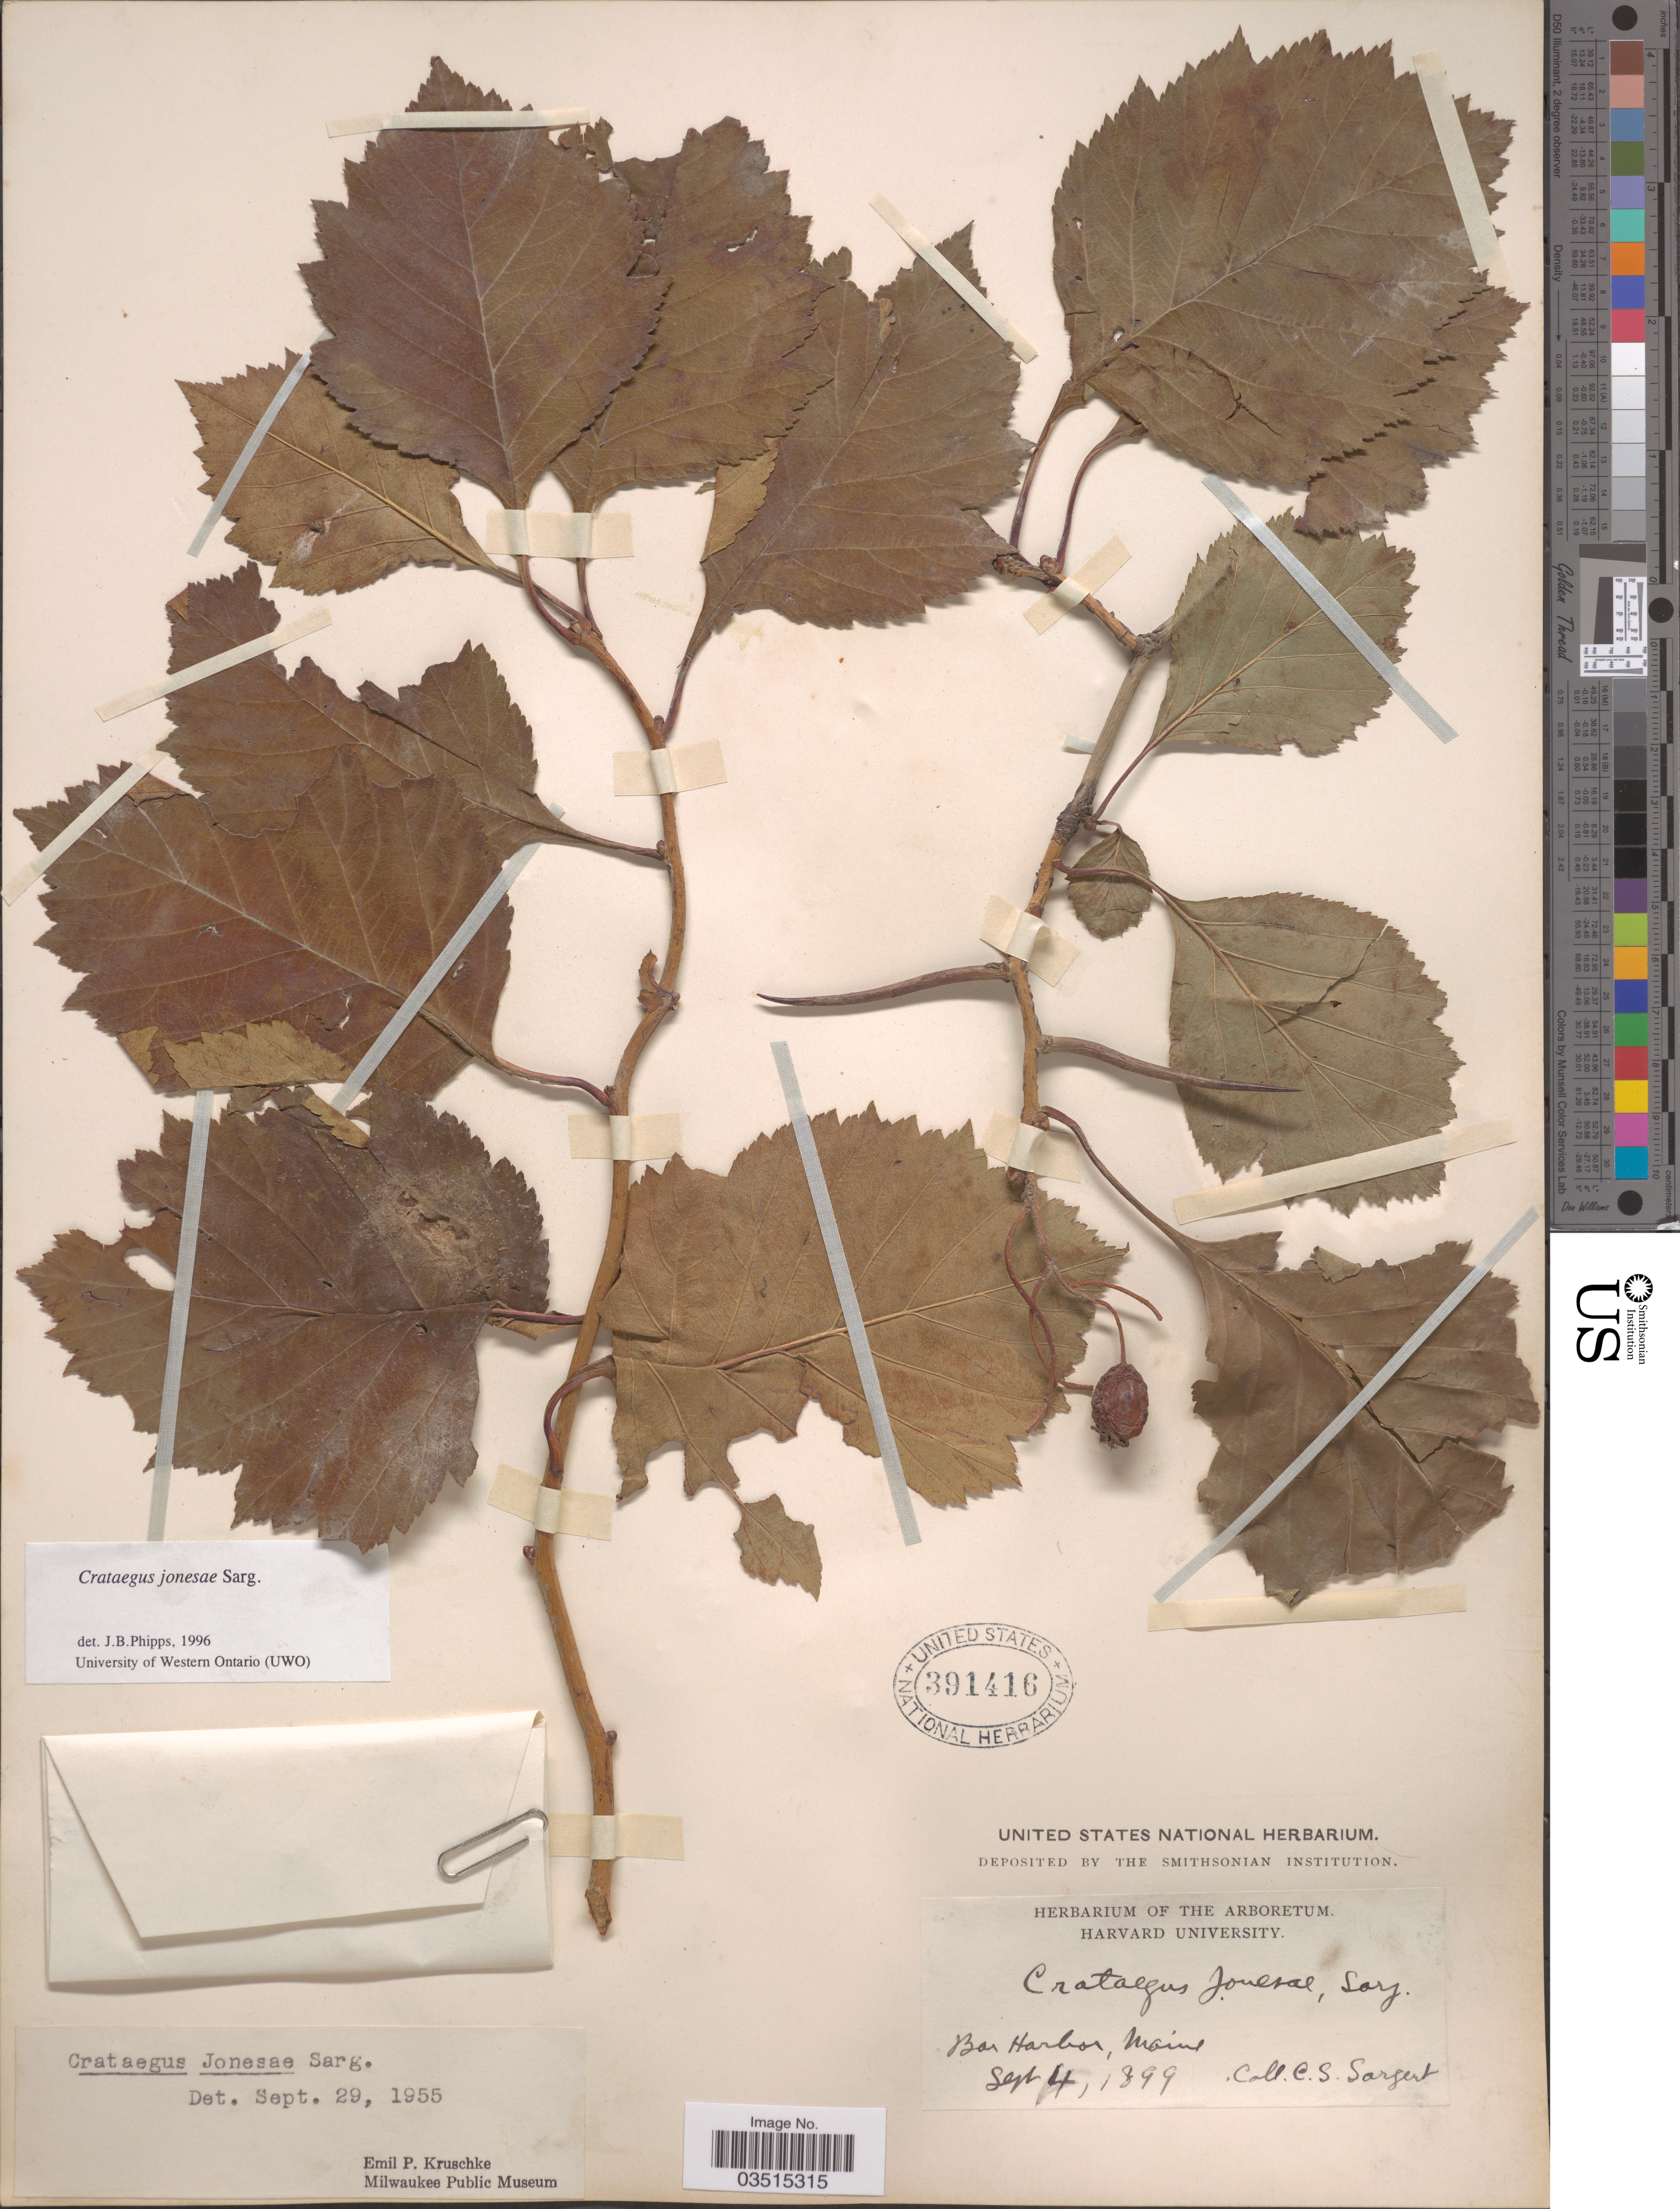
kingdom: Plantae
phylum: Tracheophyta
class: Magnoliopsida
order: Rosales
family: Rosaceae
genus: Crataegus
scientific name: Crataegus jonesae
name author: Sarg.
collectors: C. S. Sargent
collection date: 1899-09-04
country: United States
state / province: Maine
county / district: Hancock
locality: Bar Harbor.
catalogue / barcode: US 391416